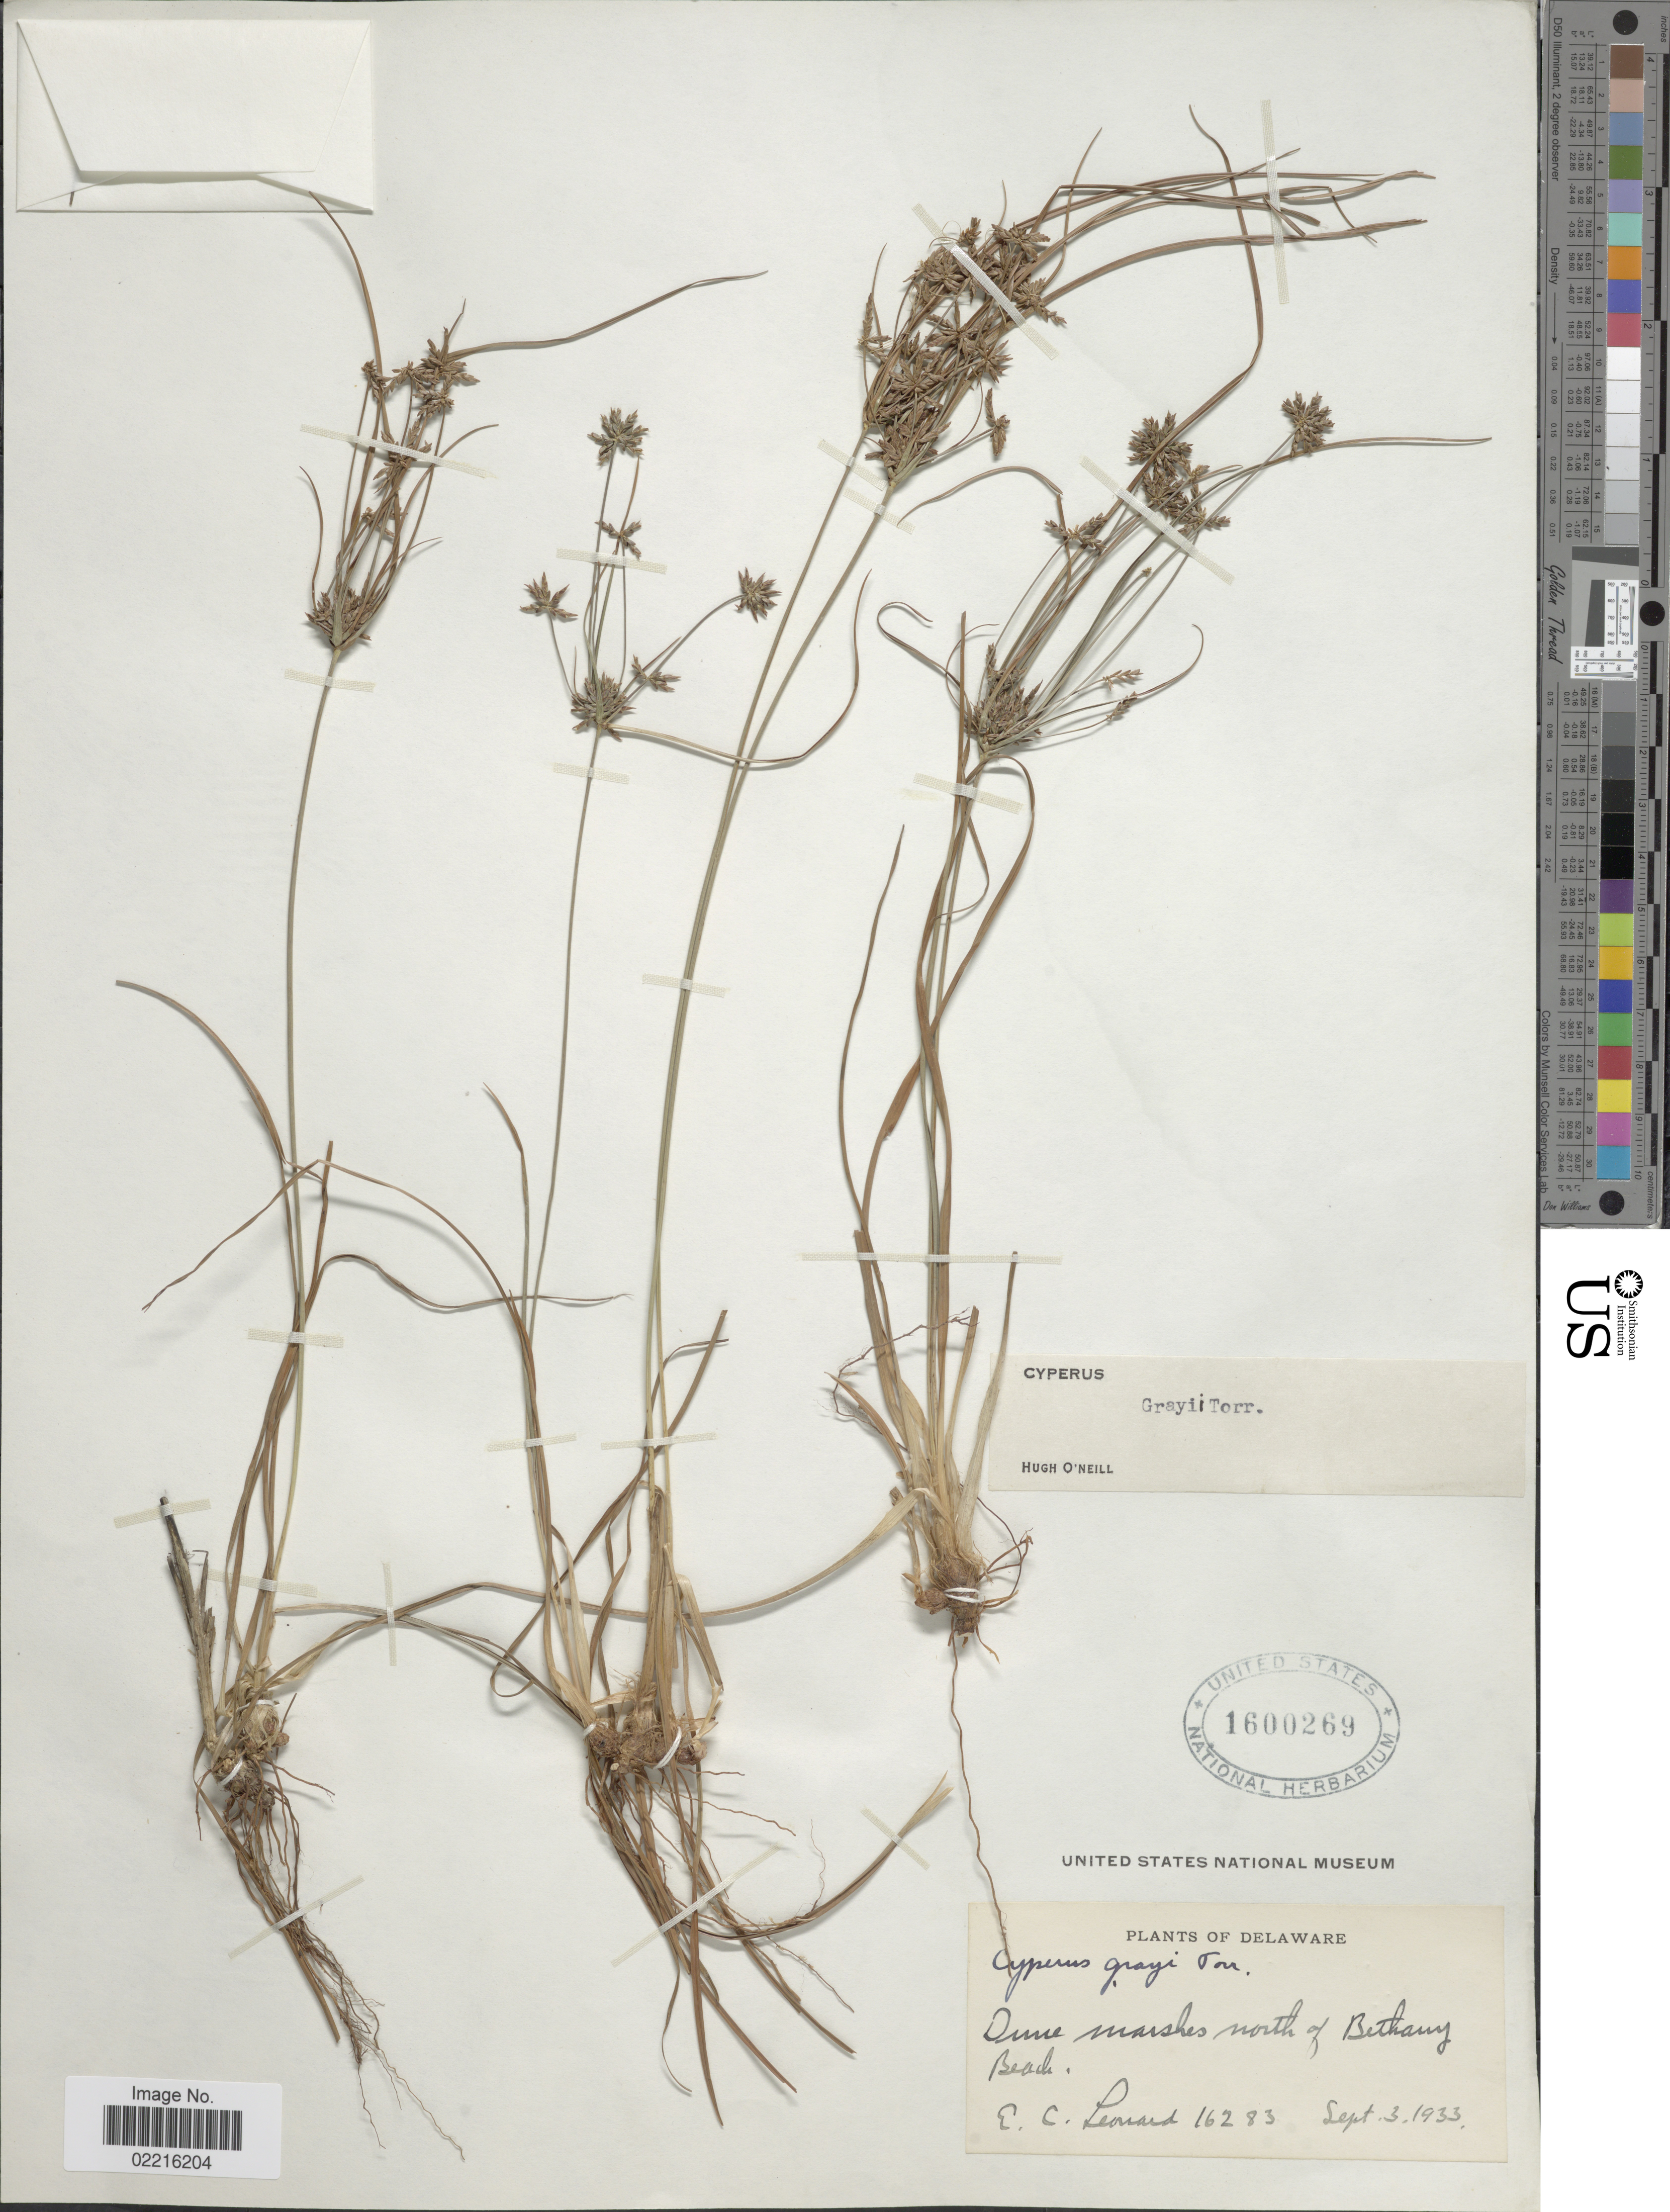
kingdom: Plantae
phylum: Tracheophyta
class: Liliopsida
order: Poales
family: Cyperaceae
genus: Cyperus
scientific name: Cyperus grayi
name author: Torr.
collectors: E. C. Leonard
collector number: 16283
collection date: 1933-09-03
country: United States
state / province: Delaware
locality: Dune marshes north of Bethany Beach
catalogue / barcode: US 1600269